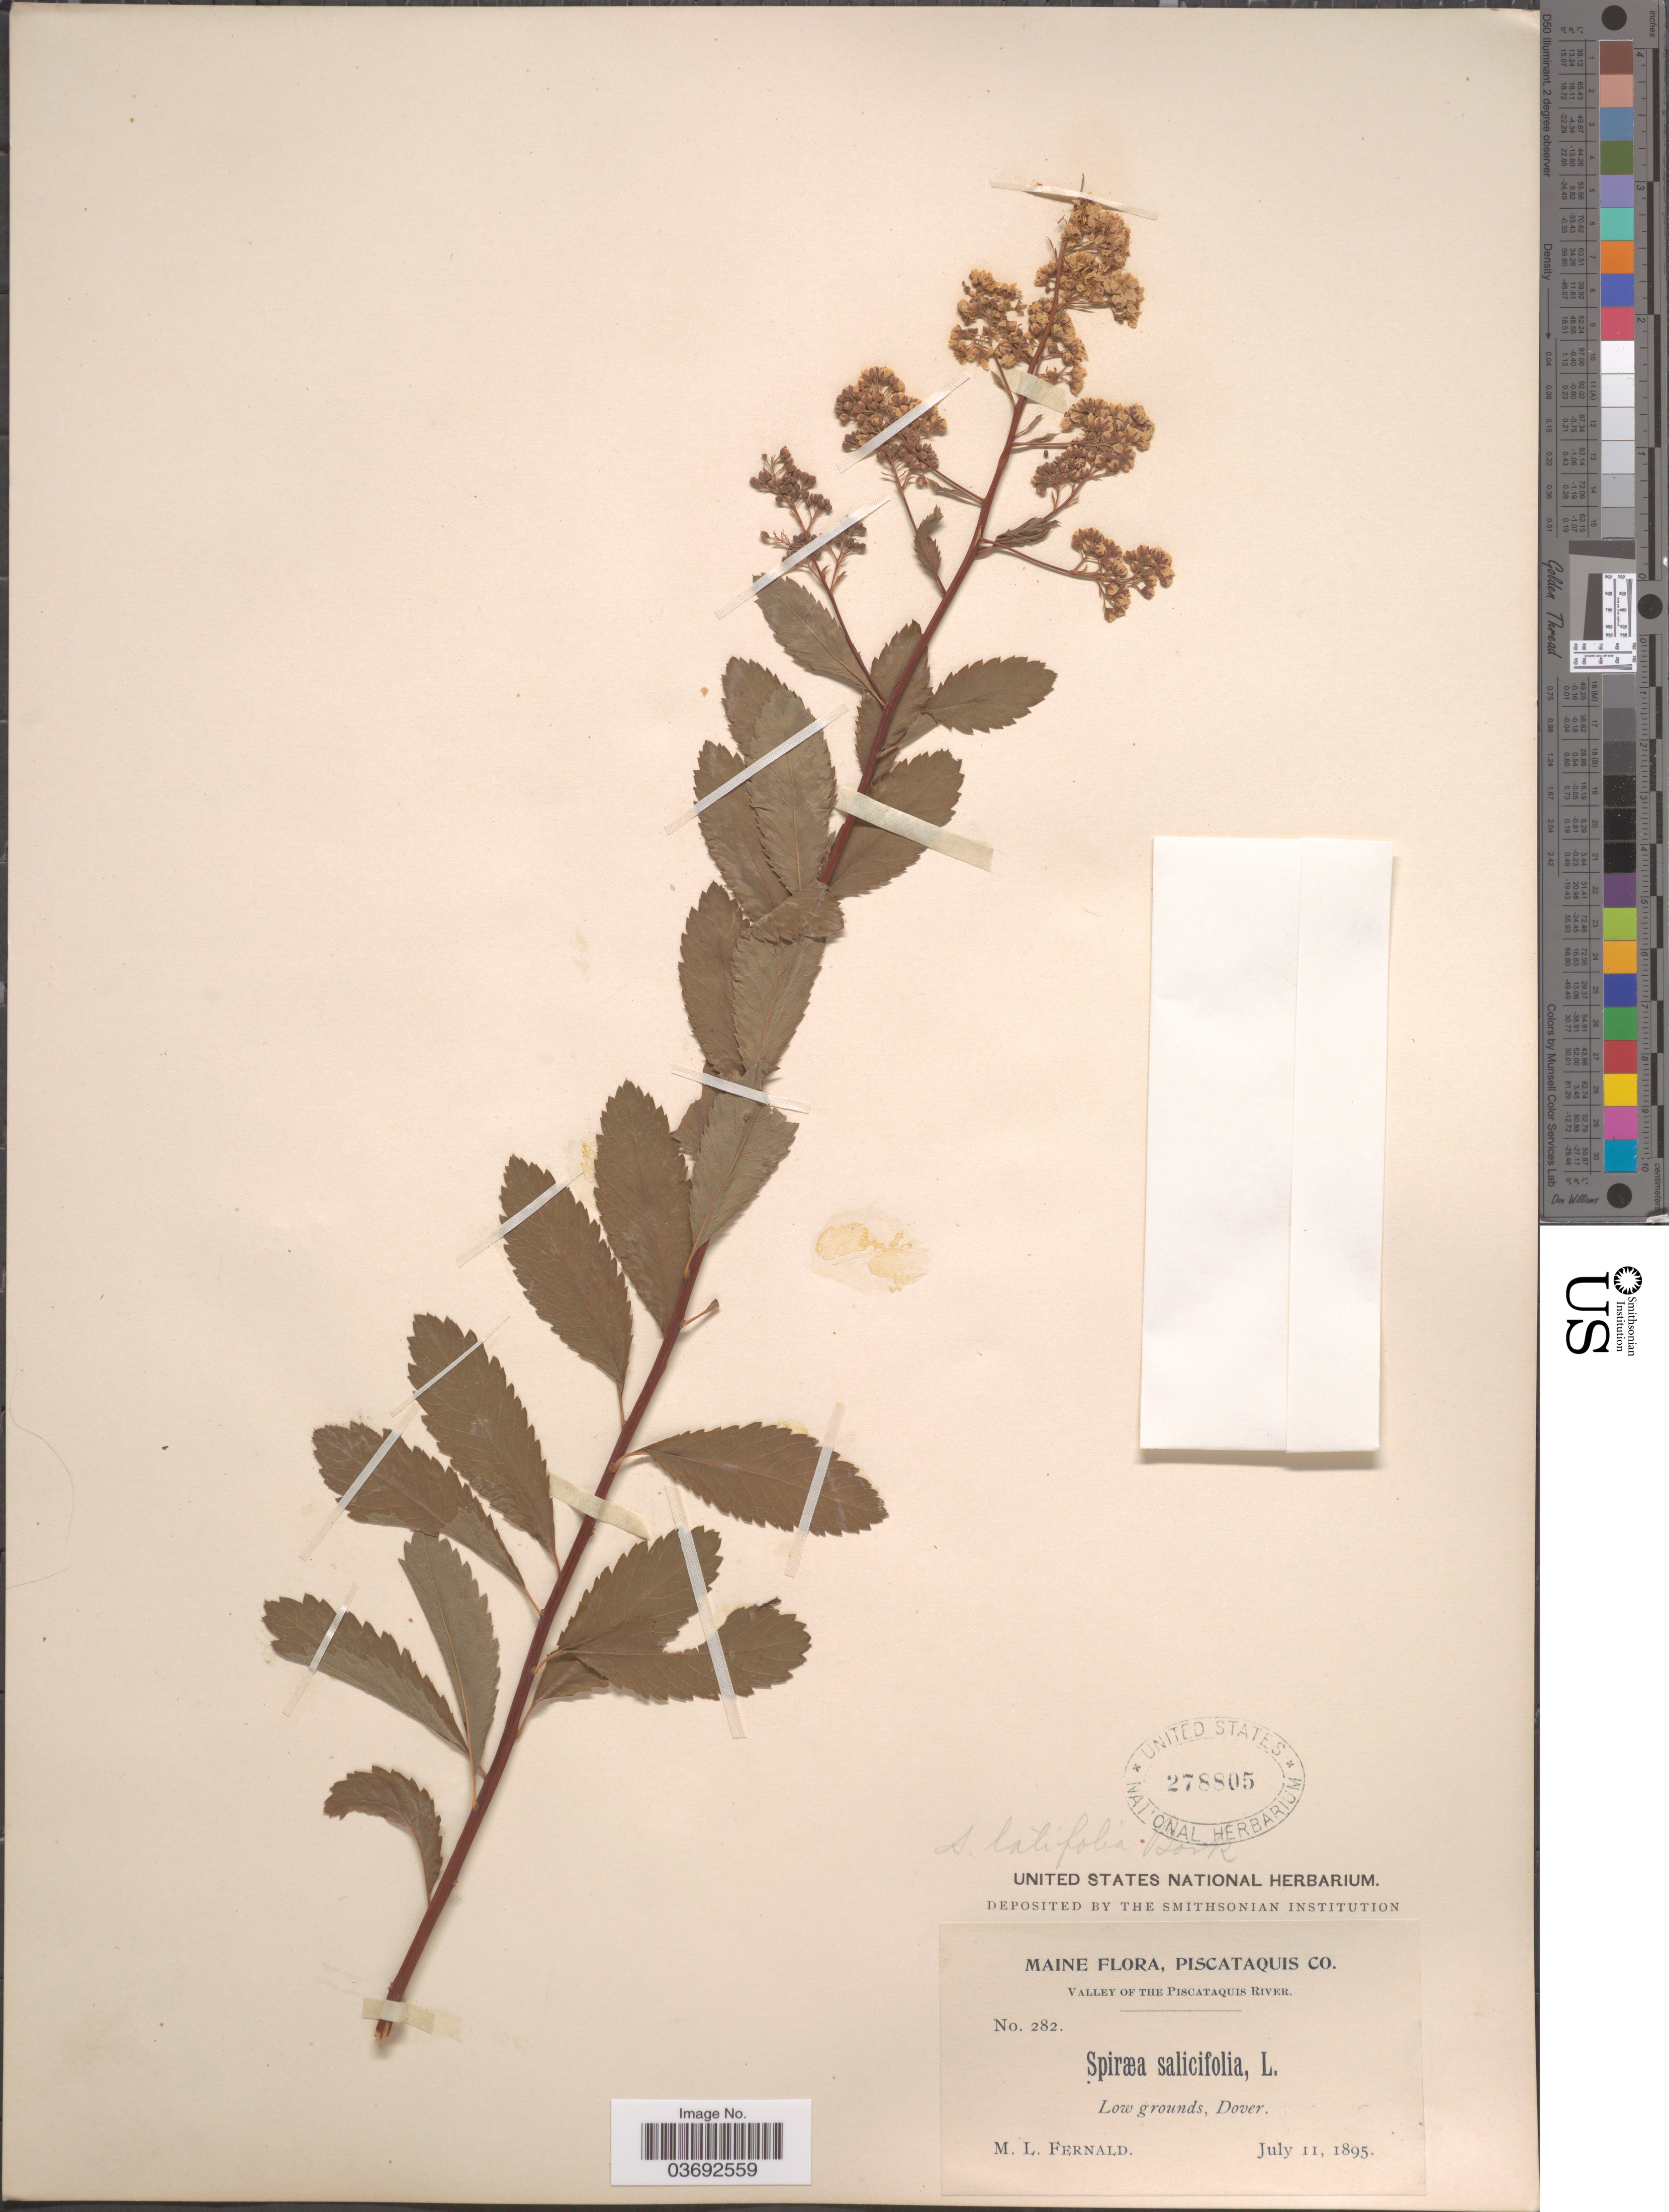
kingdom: Plantae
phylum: Tracheophyta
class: Magnoliopsida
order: Rosales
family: Rosaceae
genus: Spiraea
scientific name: Spiraea latifolia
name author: Borkh.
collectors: M. L. Fernald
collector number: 282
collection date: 1895-07-11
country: United States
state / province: Maine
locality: Piscataquis Co. Valley of the Piscataquis River. Dover.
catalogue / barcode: US 278805